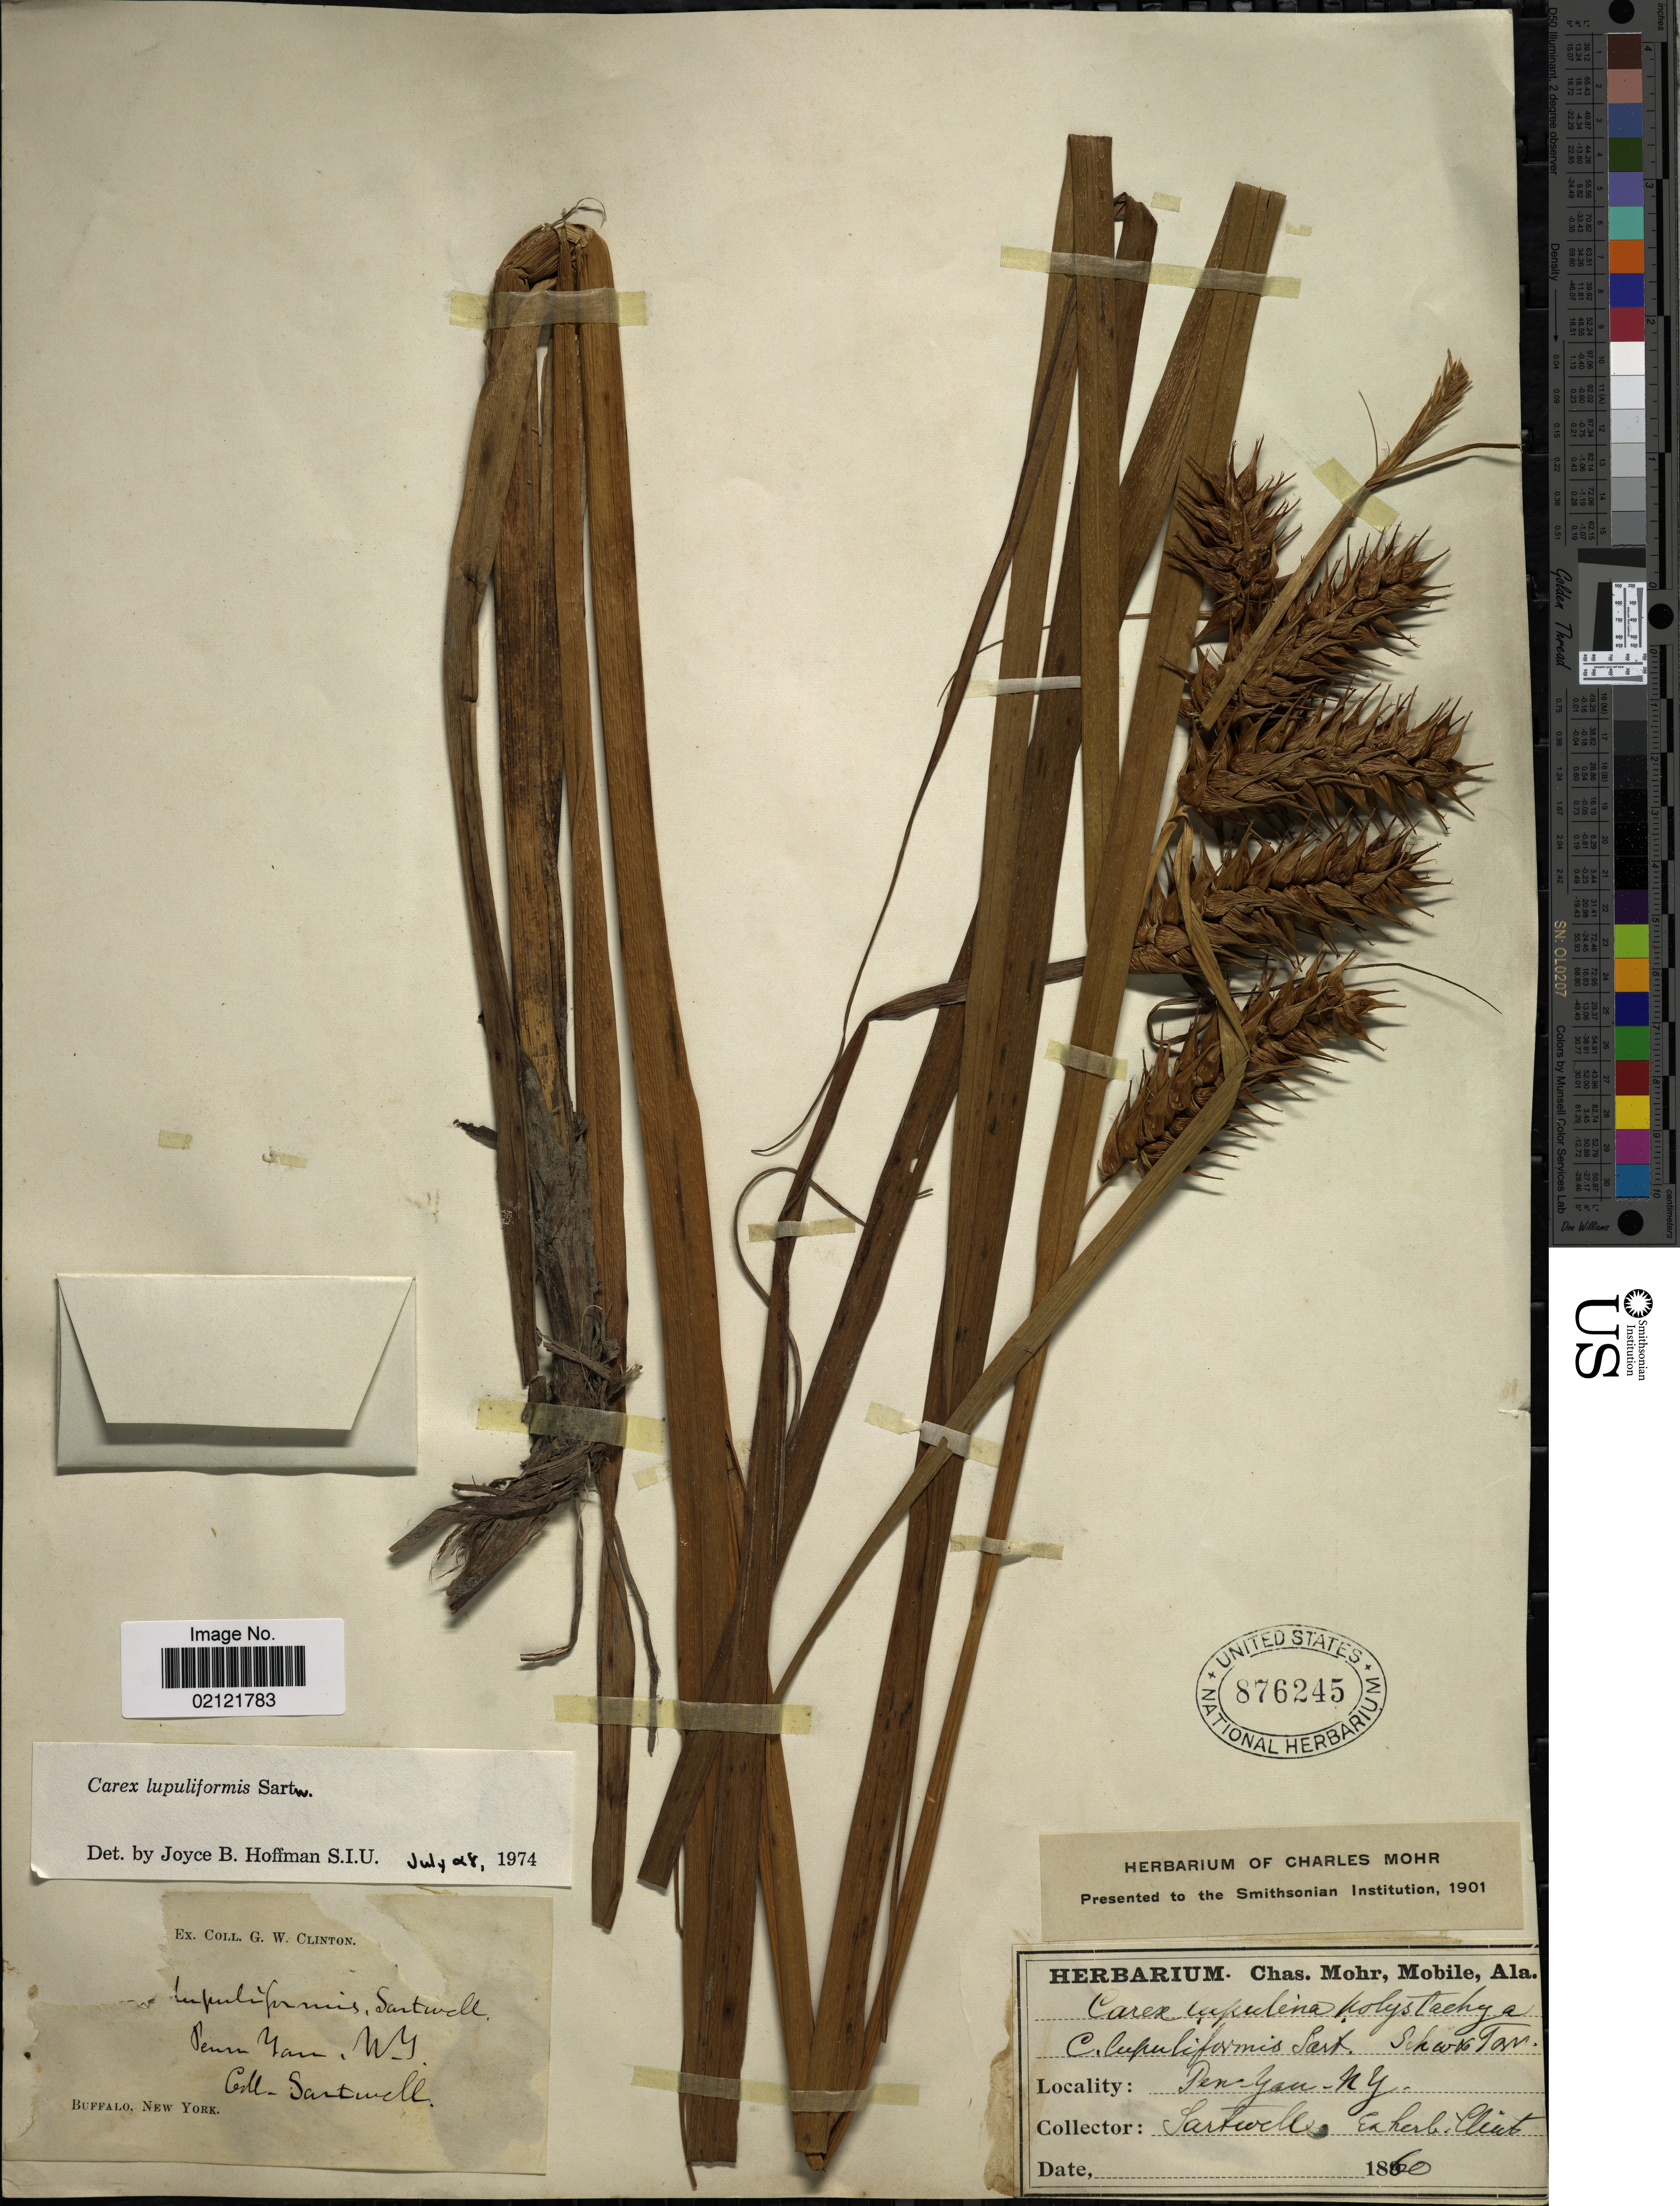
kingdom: Plantae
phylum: Tracheophyta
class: Liliopsida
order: Poales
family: Cyperaceae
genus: Carex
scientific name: Carex lupuliformis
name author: Sartwell ex Dewey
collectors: Sartwell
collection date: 1860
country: United States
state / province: New York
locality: Penn Yan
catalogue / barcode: US 876245